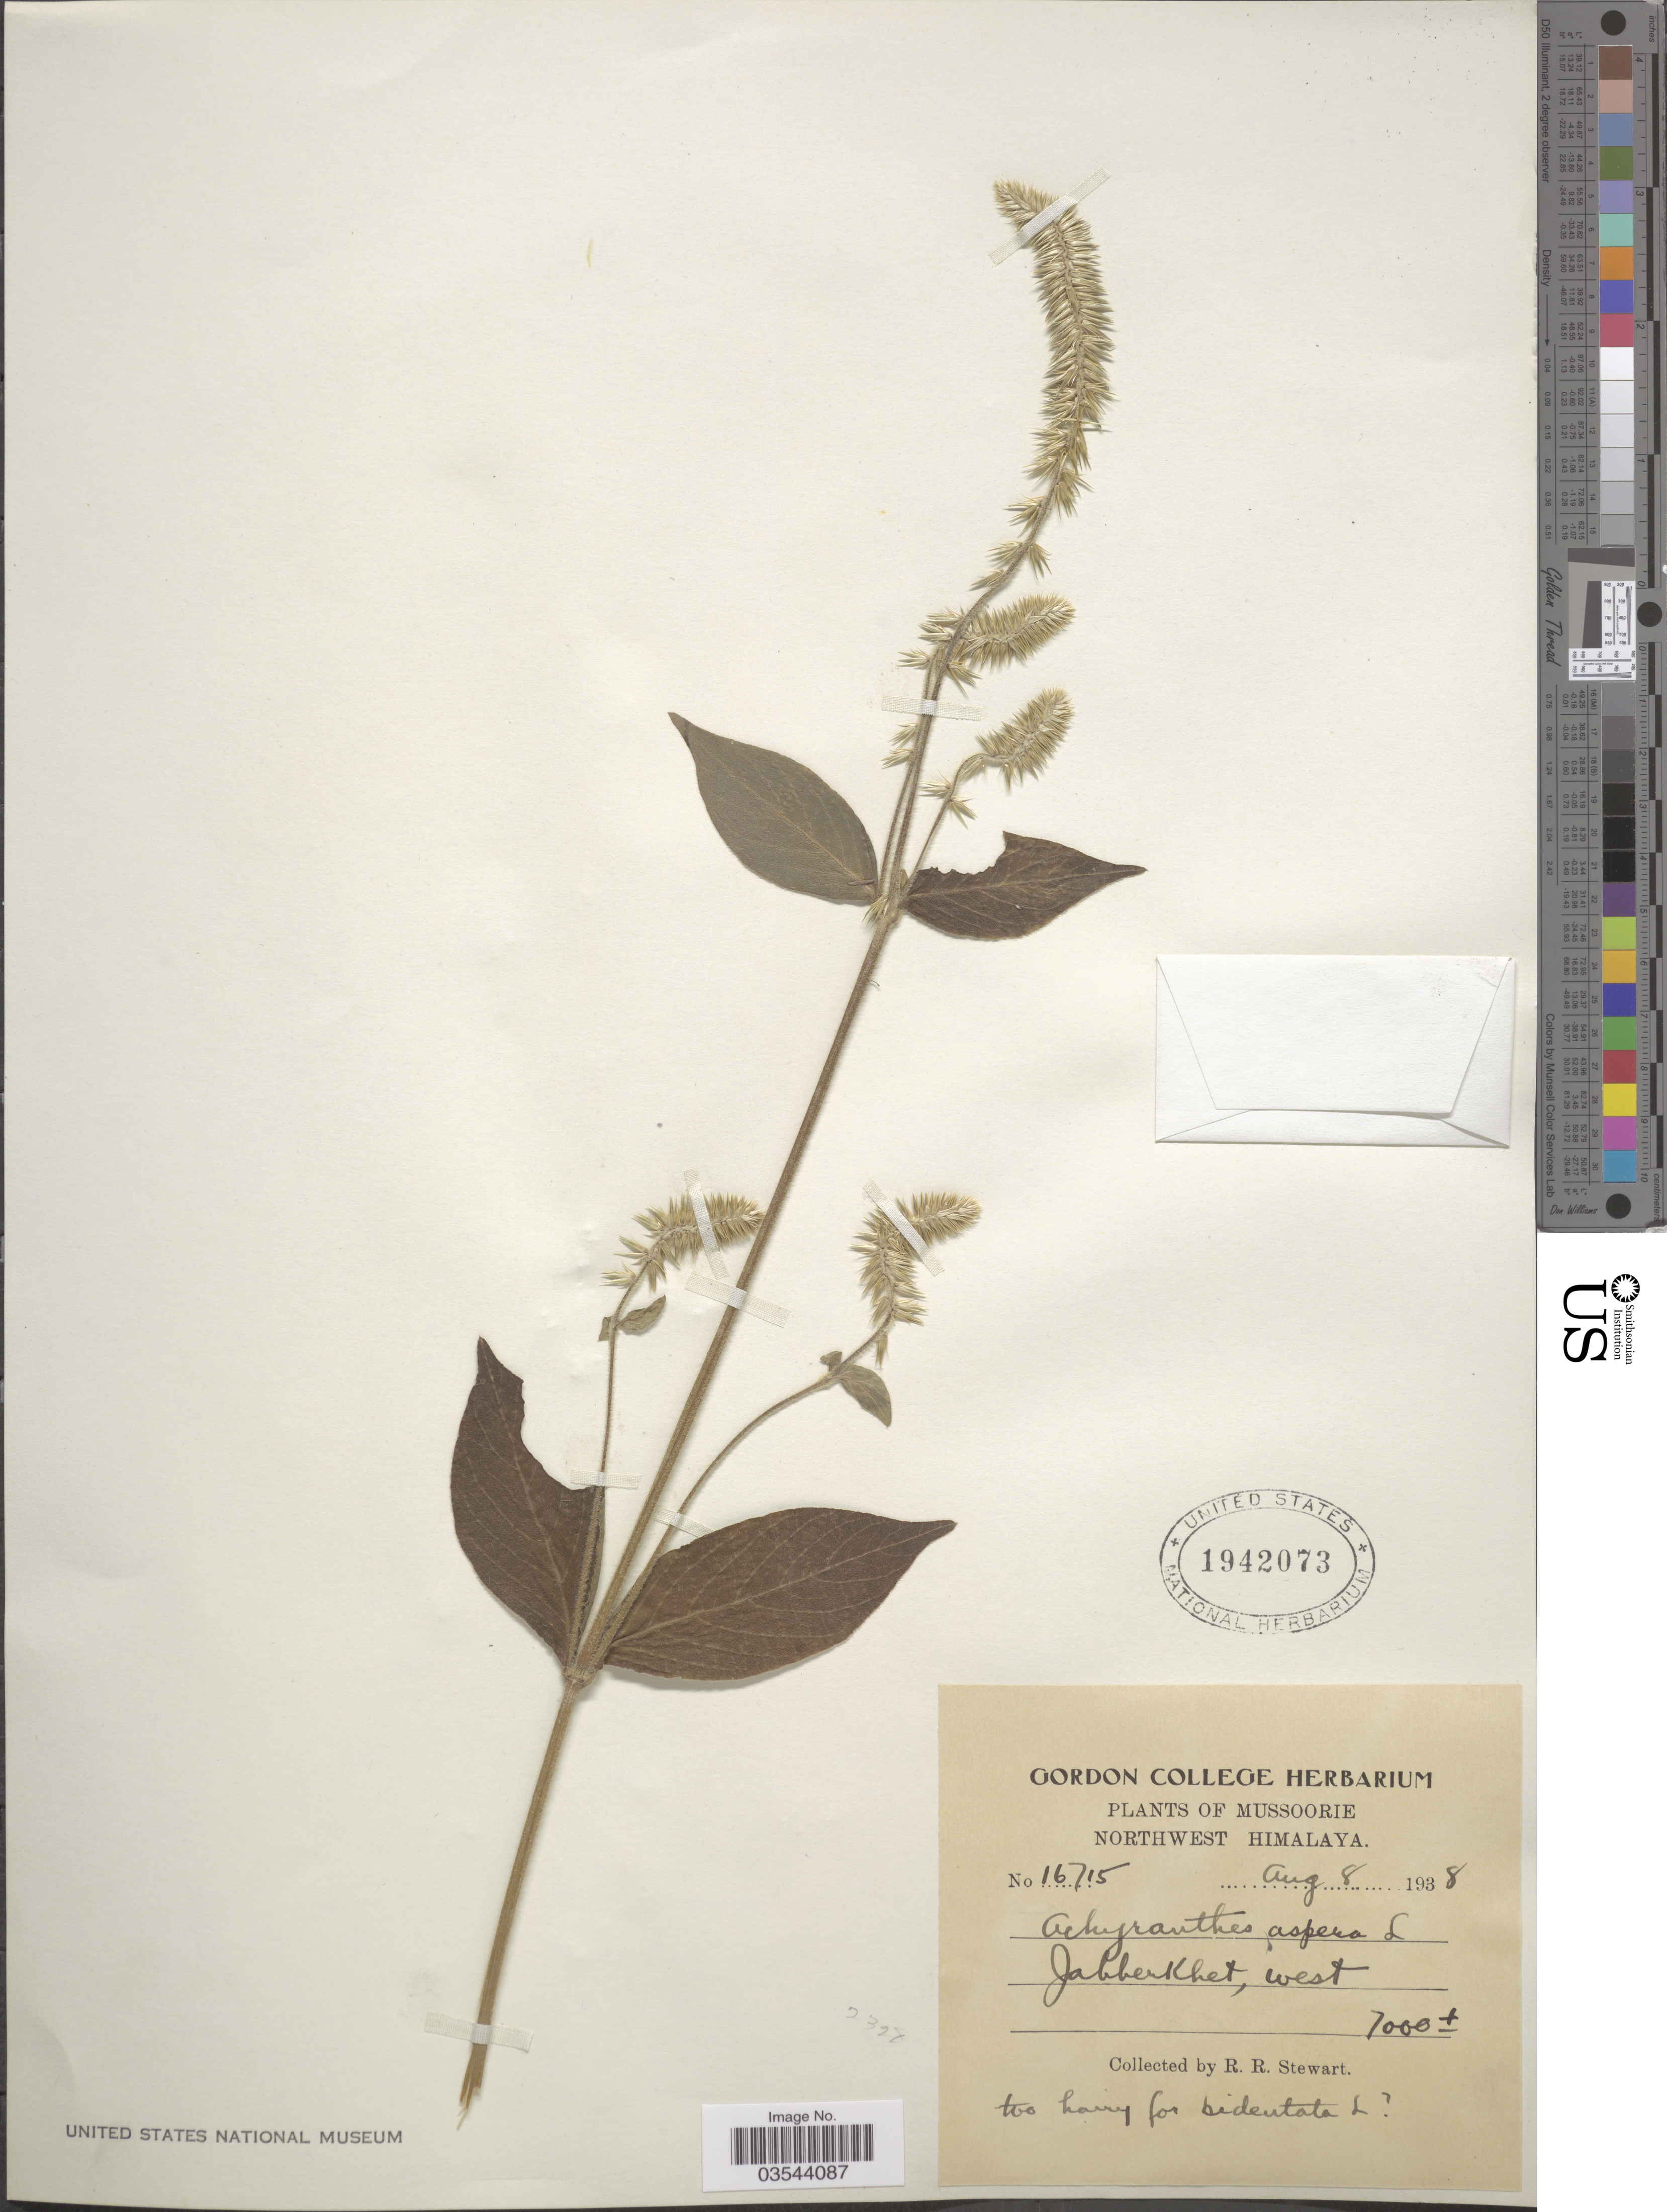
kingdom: Plantae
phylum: Tracheophyta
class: Magnoliopsida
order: Caryophyllales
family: Amaranthaceae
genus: Achyranthes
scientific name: Achyranthes aspera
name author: L.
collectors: R. Stewart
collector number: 16715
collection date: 1938-08-08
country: India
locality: Mussoorie. Northwest Himalaya. Jabbenkhet, west.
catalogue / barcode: US 1942073